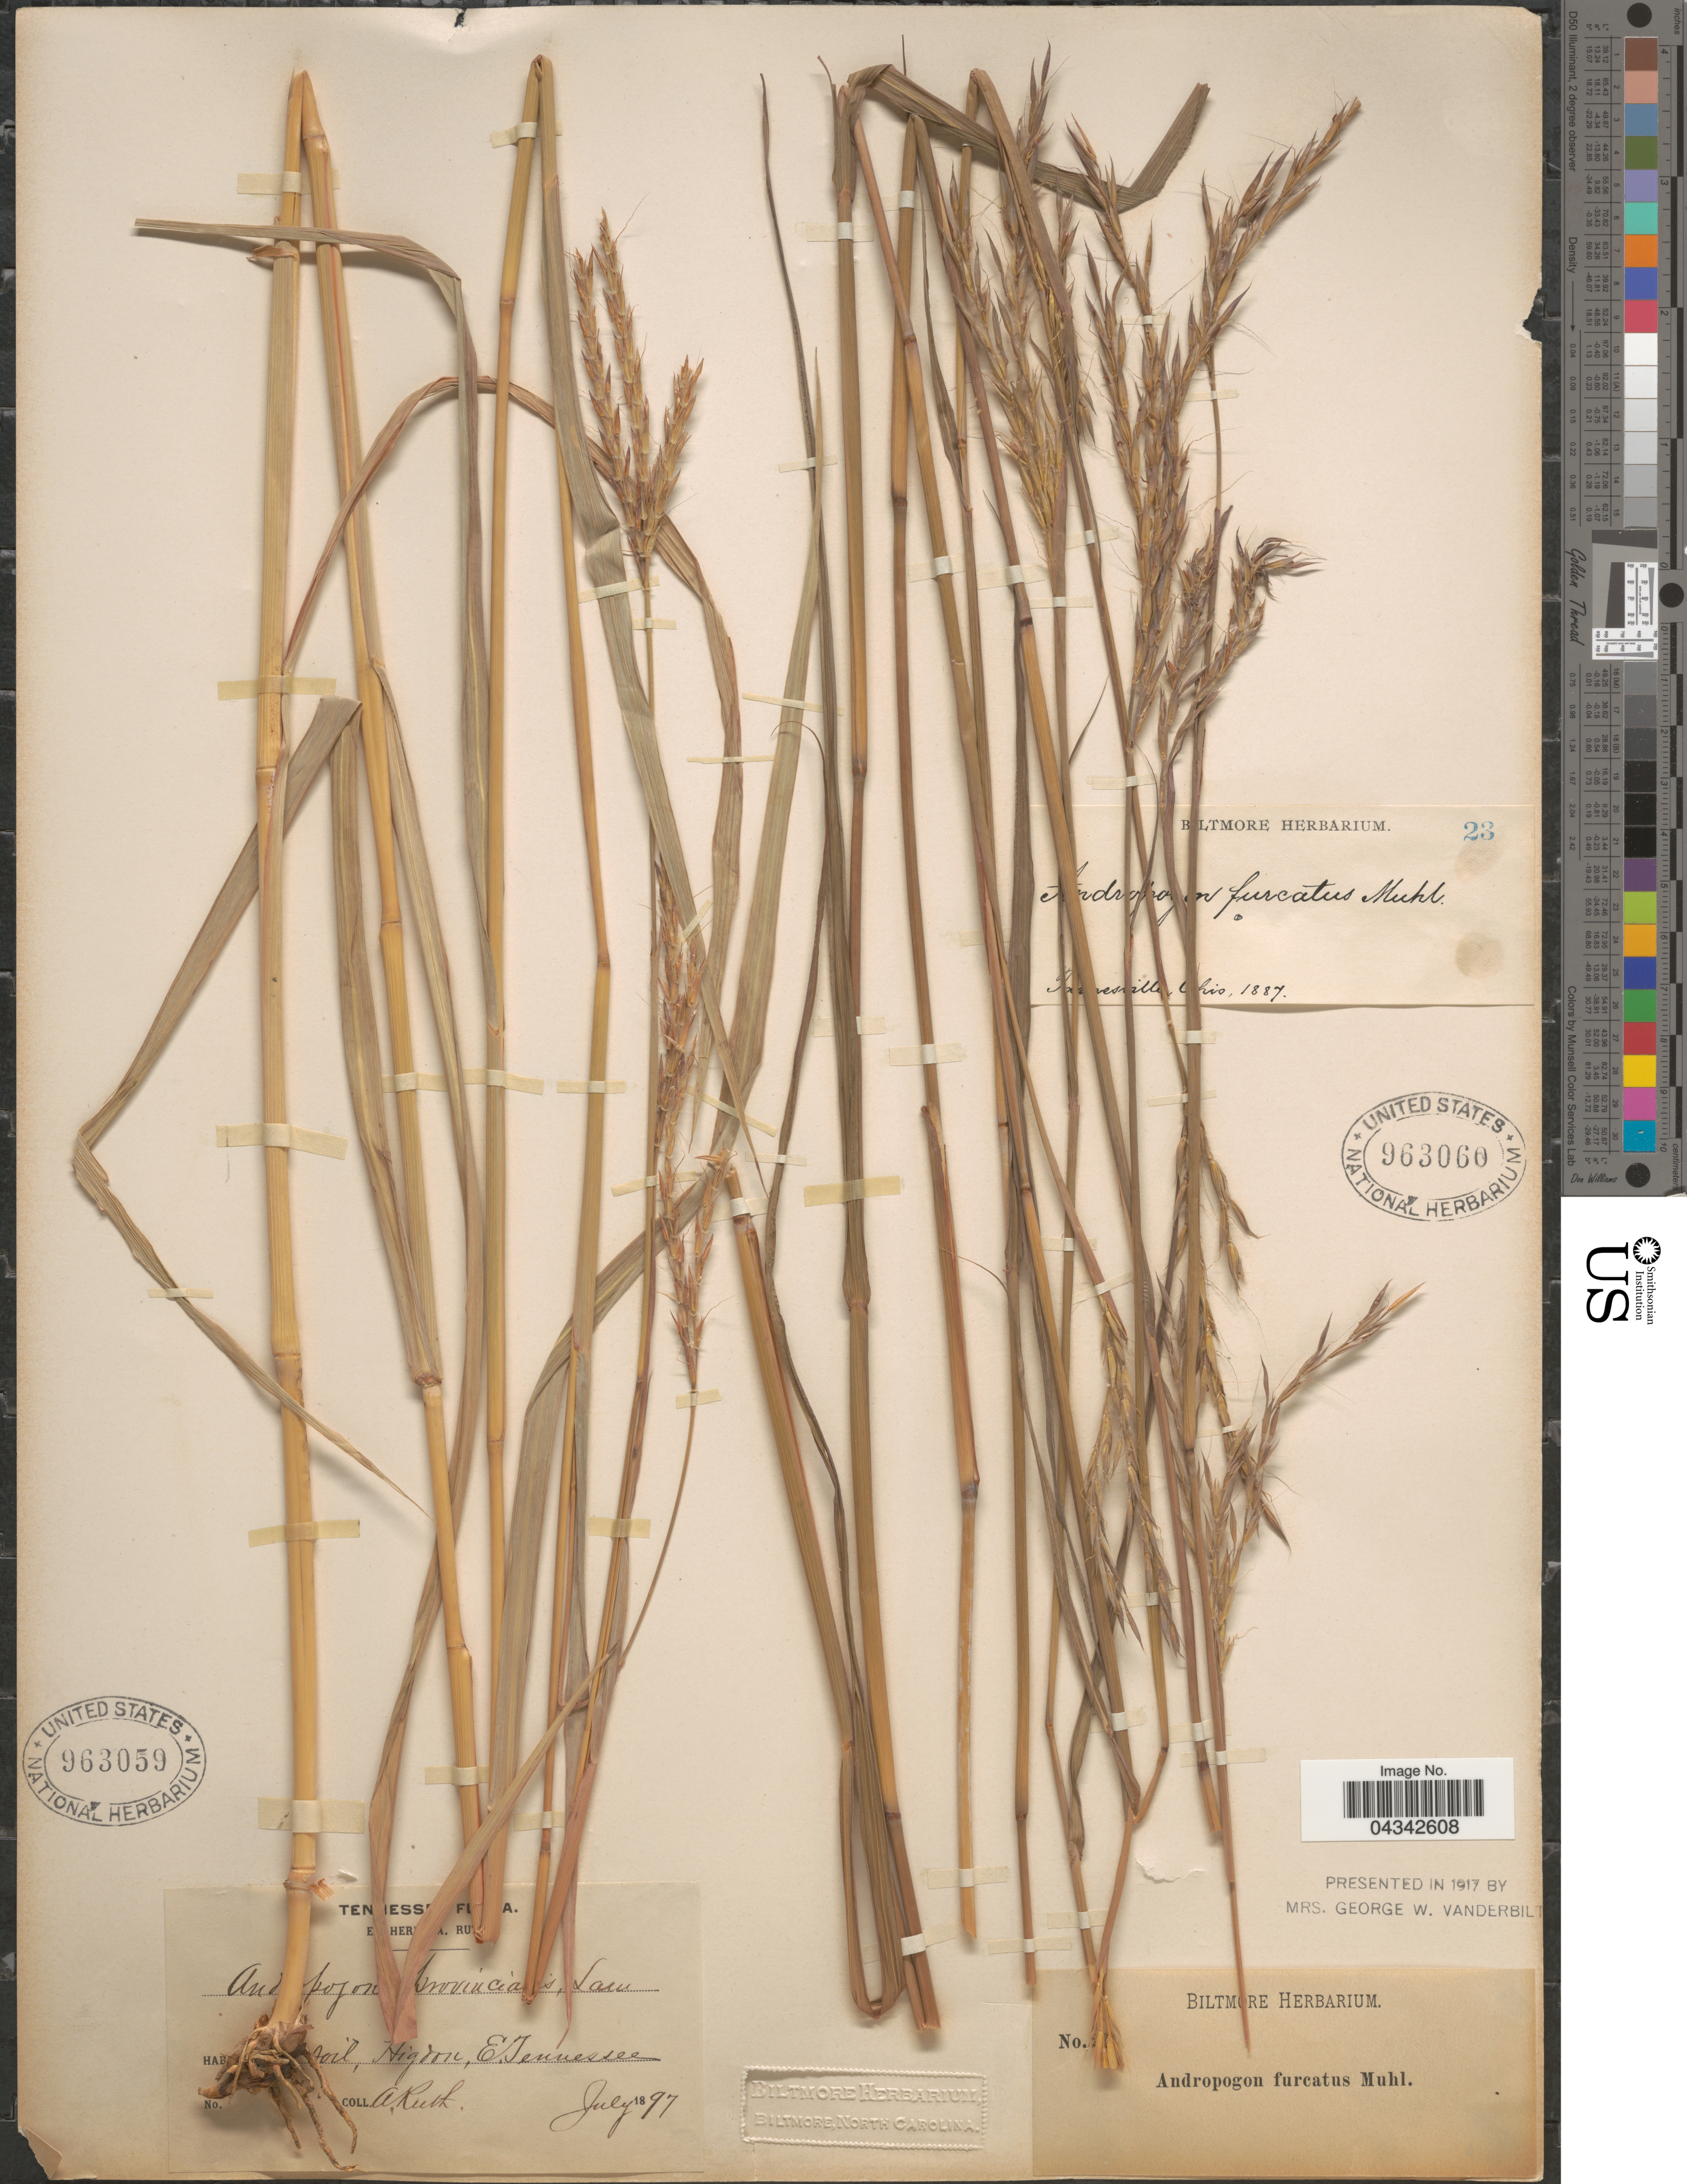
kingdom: Plantae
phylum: Tracheophyta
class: Liliopsida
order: Poales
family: Poaceae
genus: Andropogon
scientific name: Andropogon gerardii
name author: Vitman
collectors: ex herb. Biltmore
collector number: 23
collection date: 1887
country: United States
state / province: Ohio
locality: [illegible text].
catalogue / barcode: US 963060